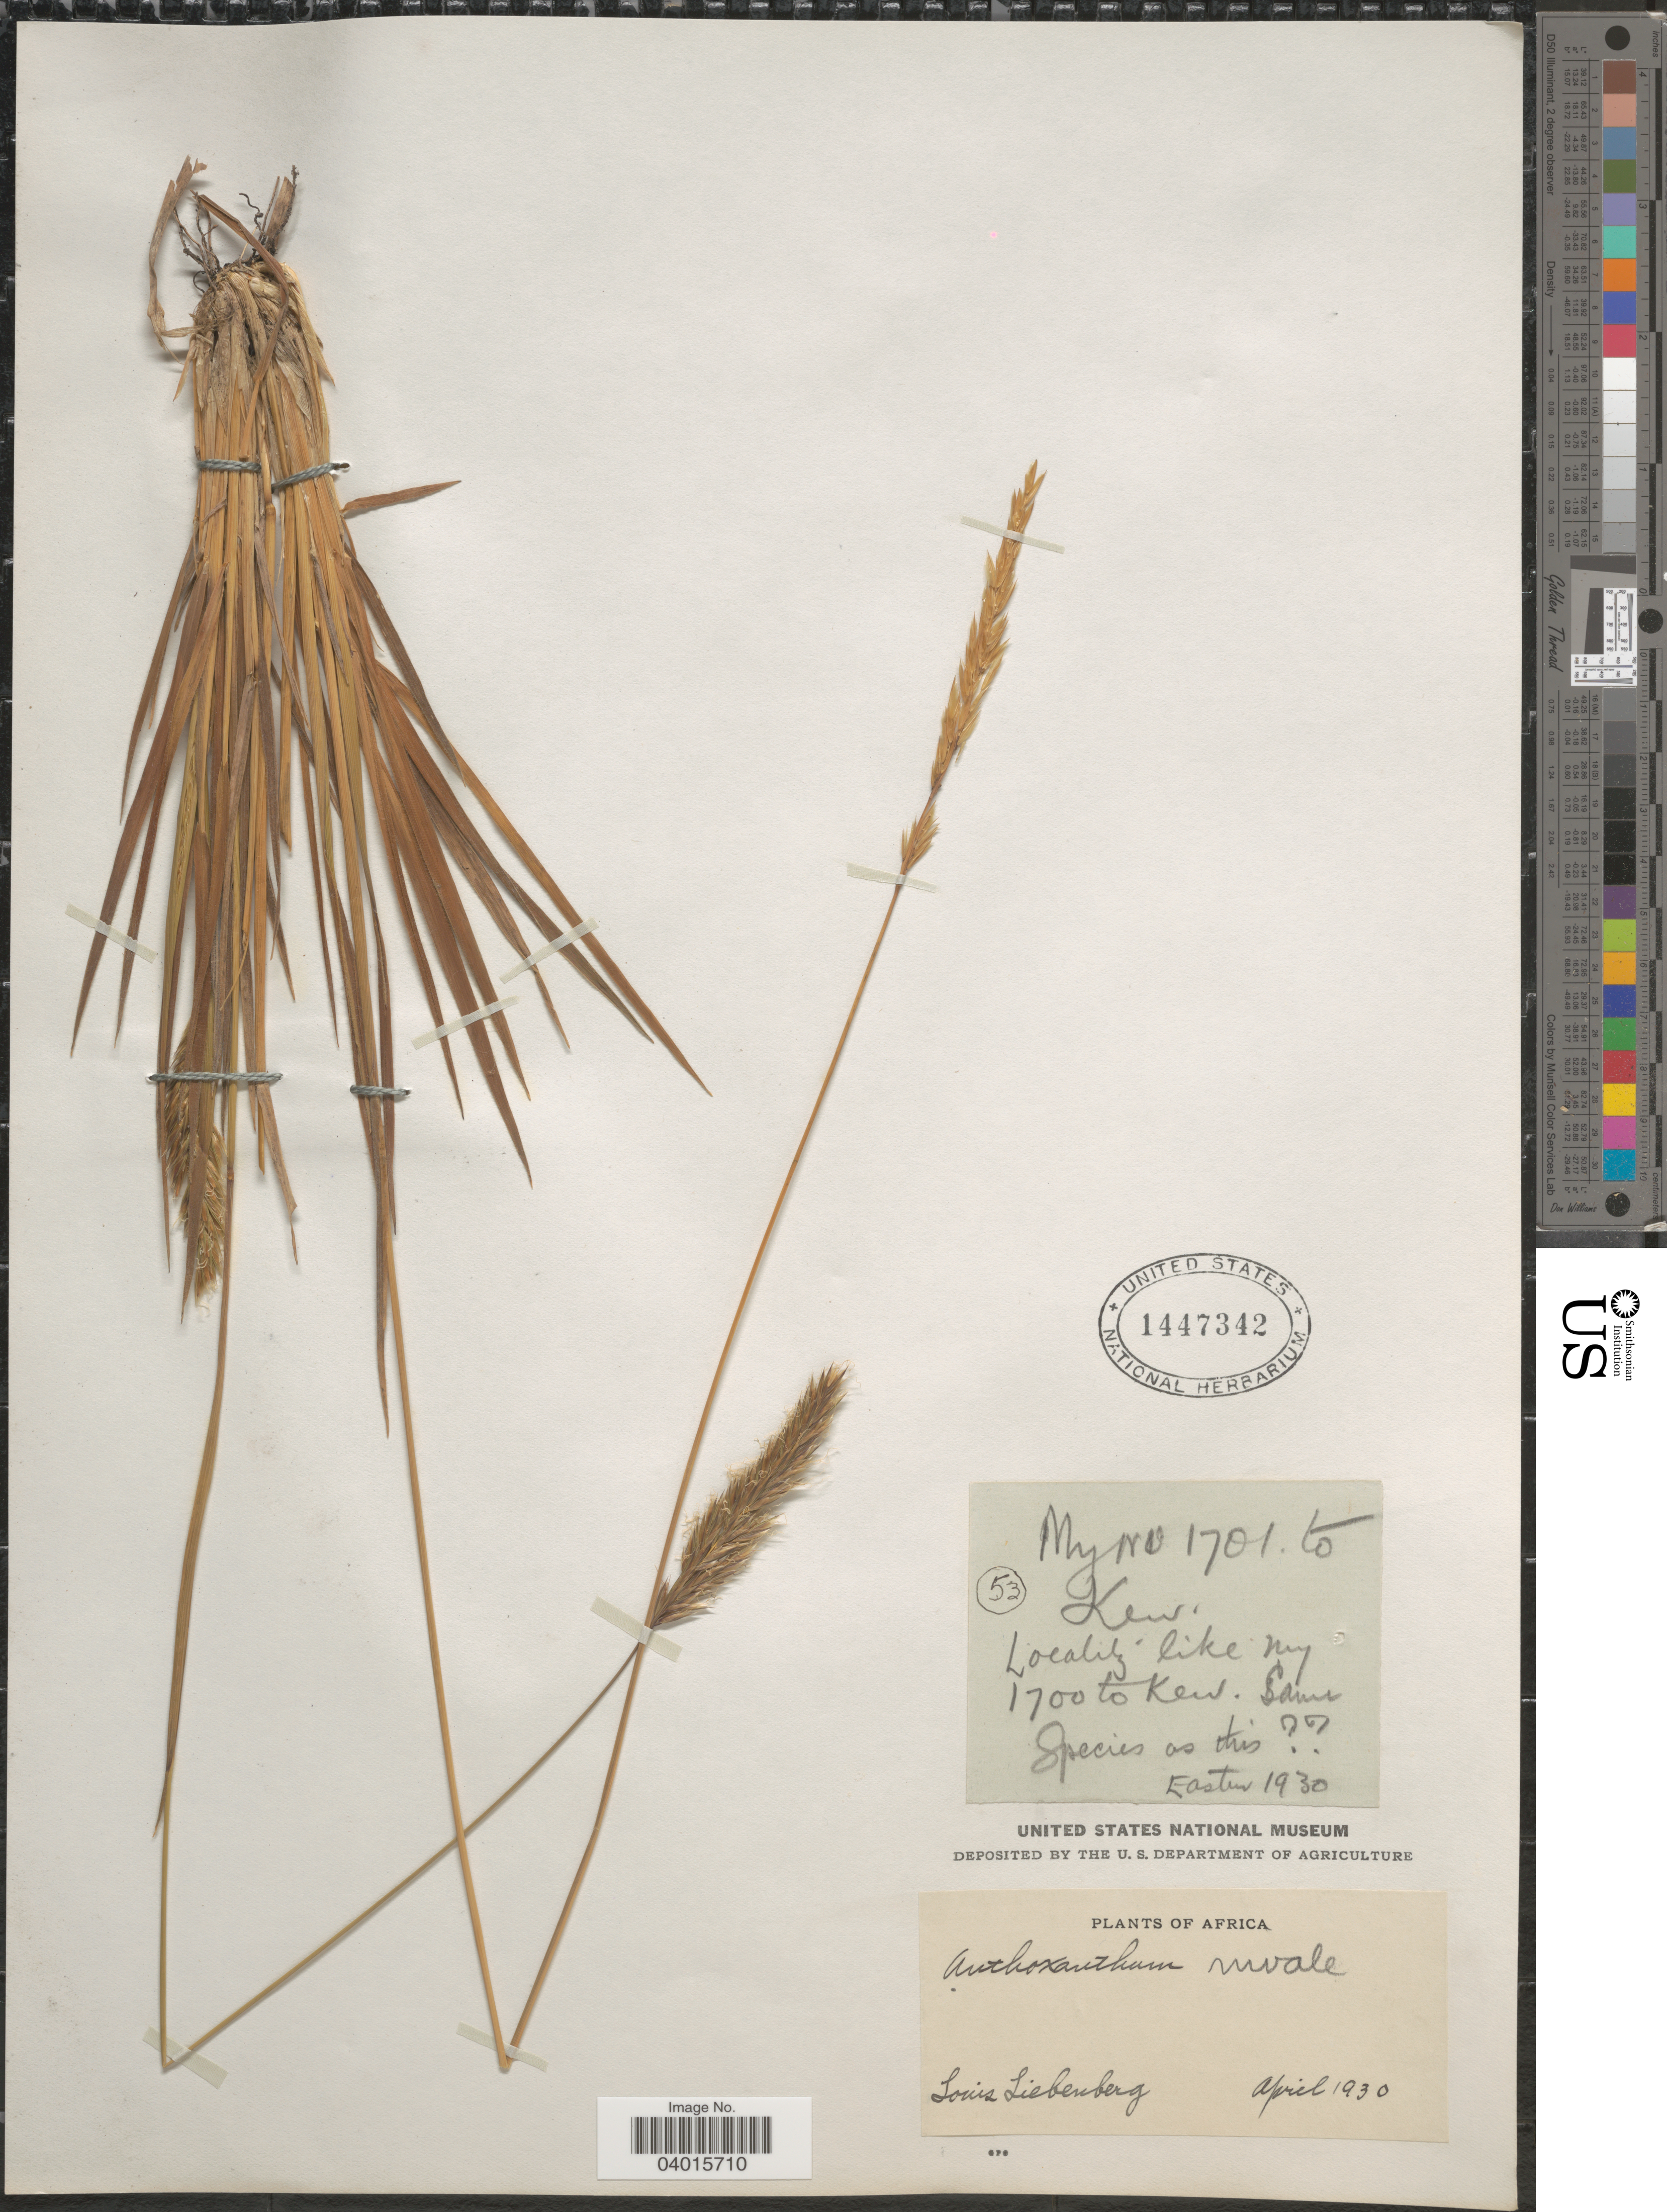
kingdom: Plantae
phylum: Tracheophyta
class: Liliopsida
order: Poales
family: Poaceae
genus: Anthoxanthum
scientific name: Anthoxanthum nivale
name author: K. Schum.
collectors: L. Liebenberg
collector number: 53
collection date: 1930-04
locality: Africa.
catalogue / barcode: US 1447342